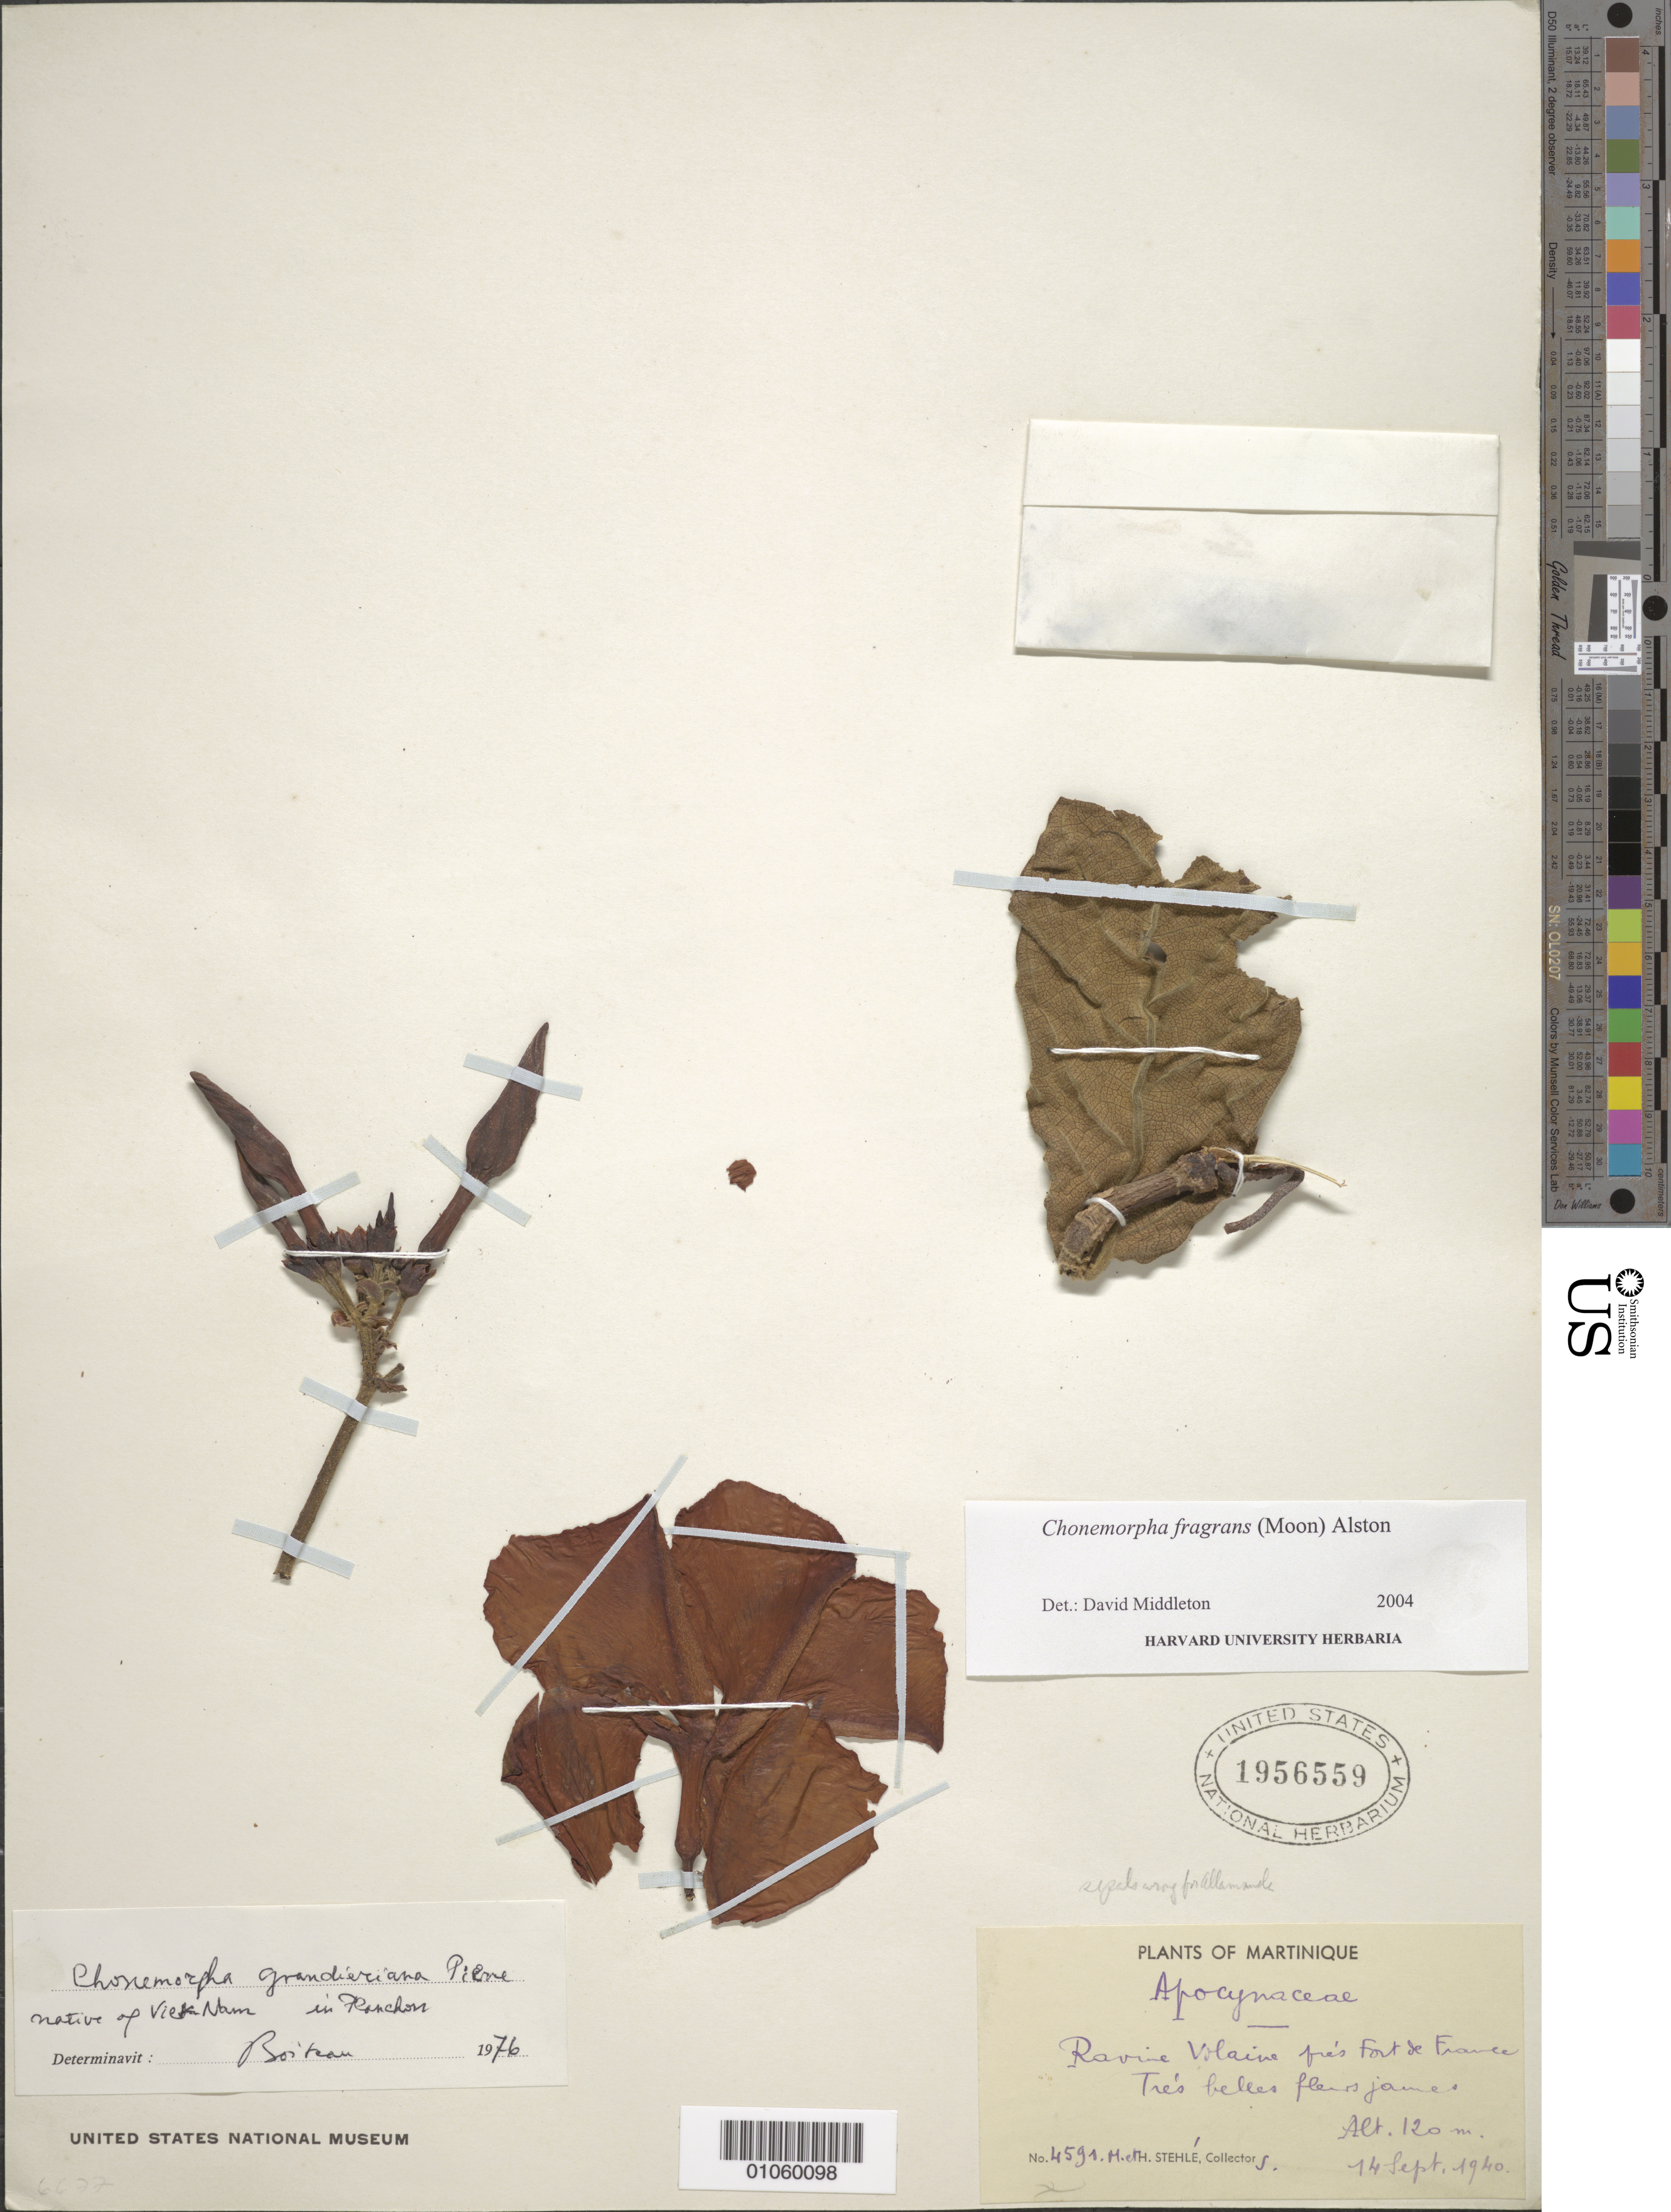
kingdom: Plantae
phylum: Tracheophyta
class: Magnoliopsida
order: Gentianales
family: Apocynaceae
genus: Chonemorpha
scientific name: Chonemorpha fragrans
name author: (K.H. Moon) Alston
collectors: H. Stehlé & M. Stehlé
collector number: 4591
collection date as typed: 14 Sep 1940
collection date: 1940-09-14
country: Martinique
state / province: Fort-de-France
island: Martinique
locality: Near Fort de France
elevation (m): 120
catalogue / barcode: US 1956559